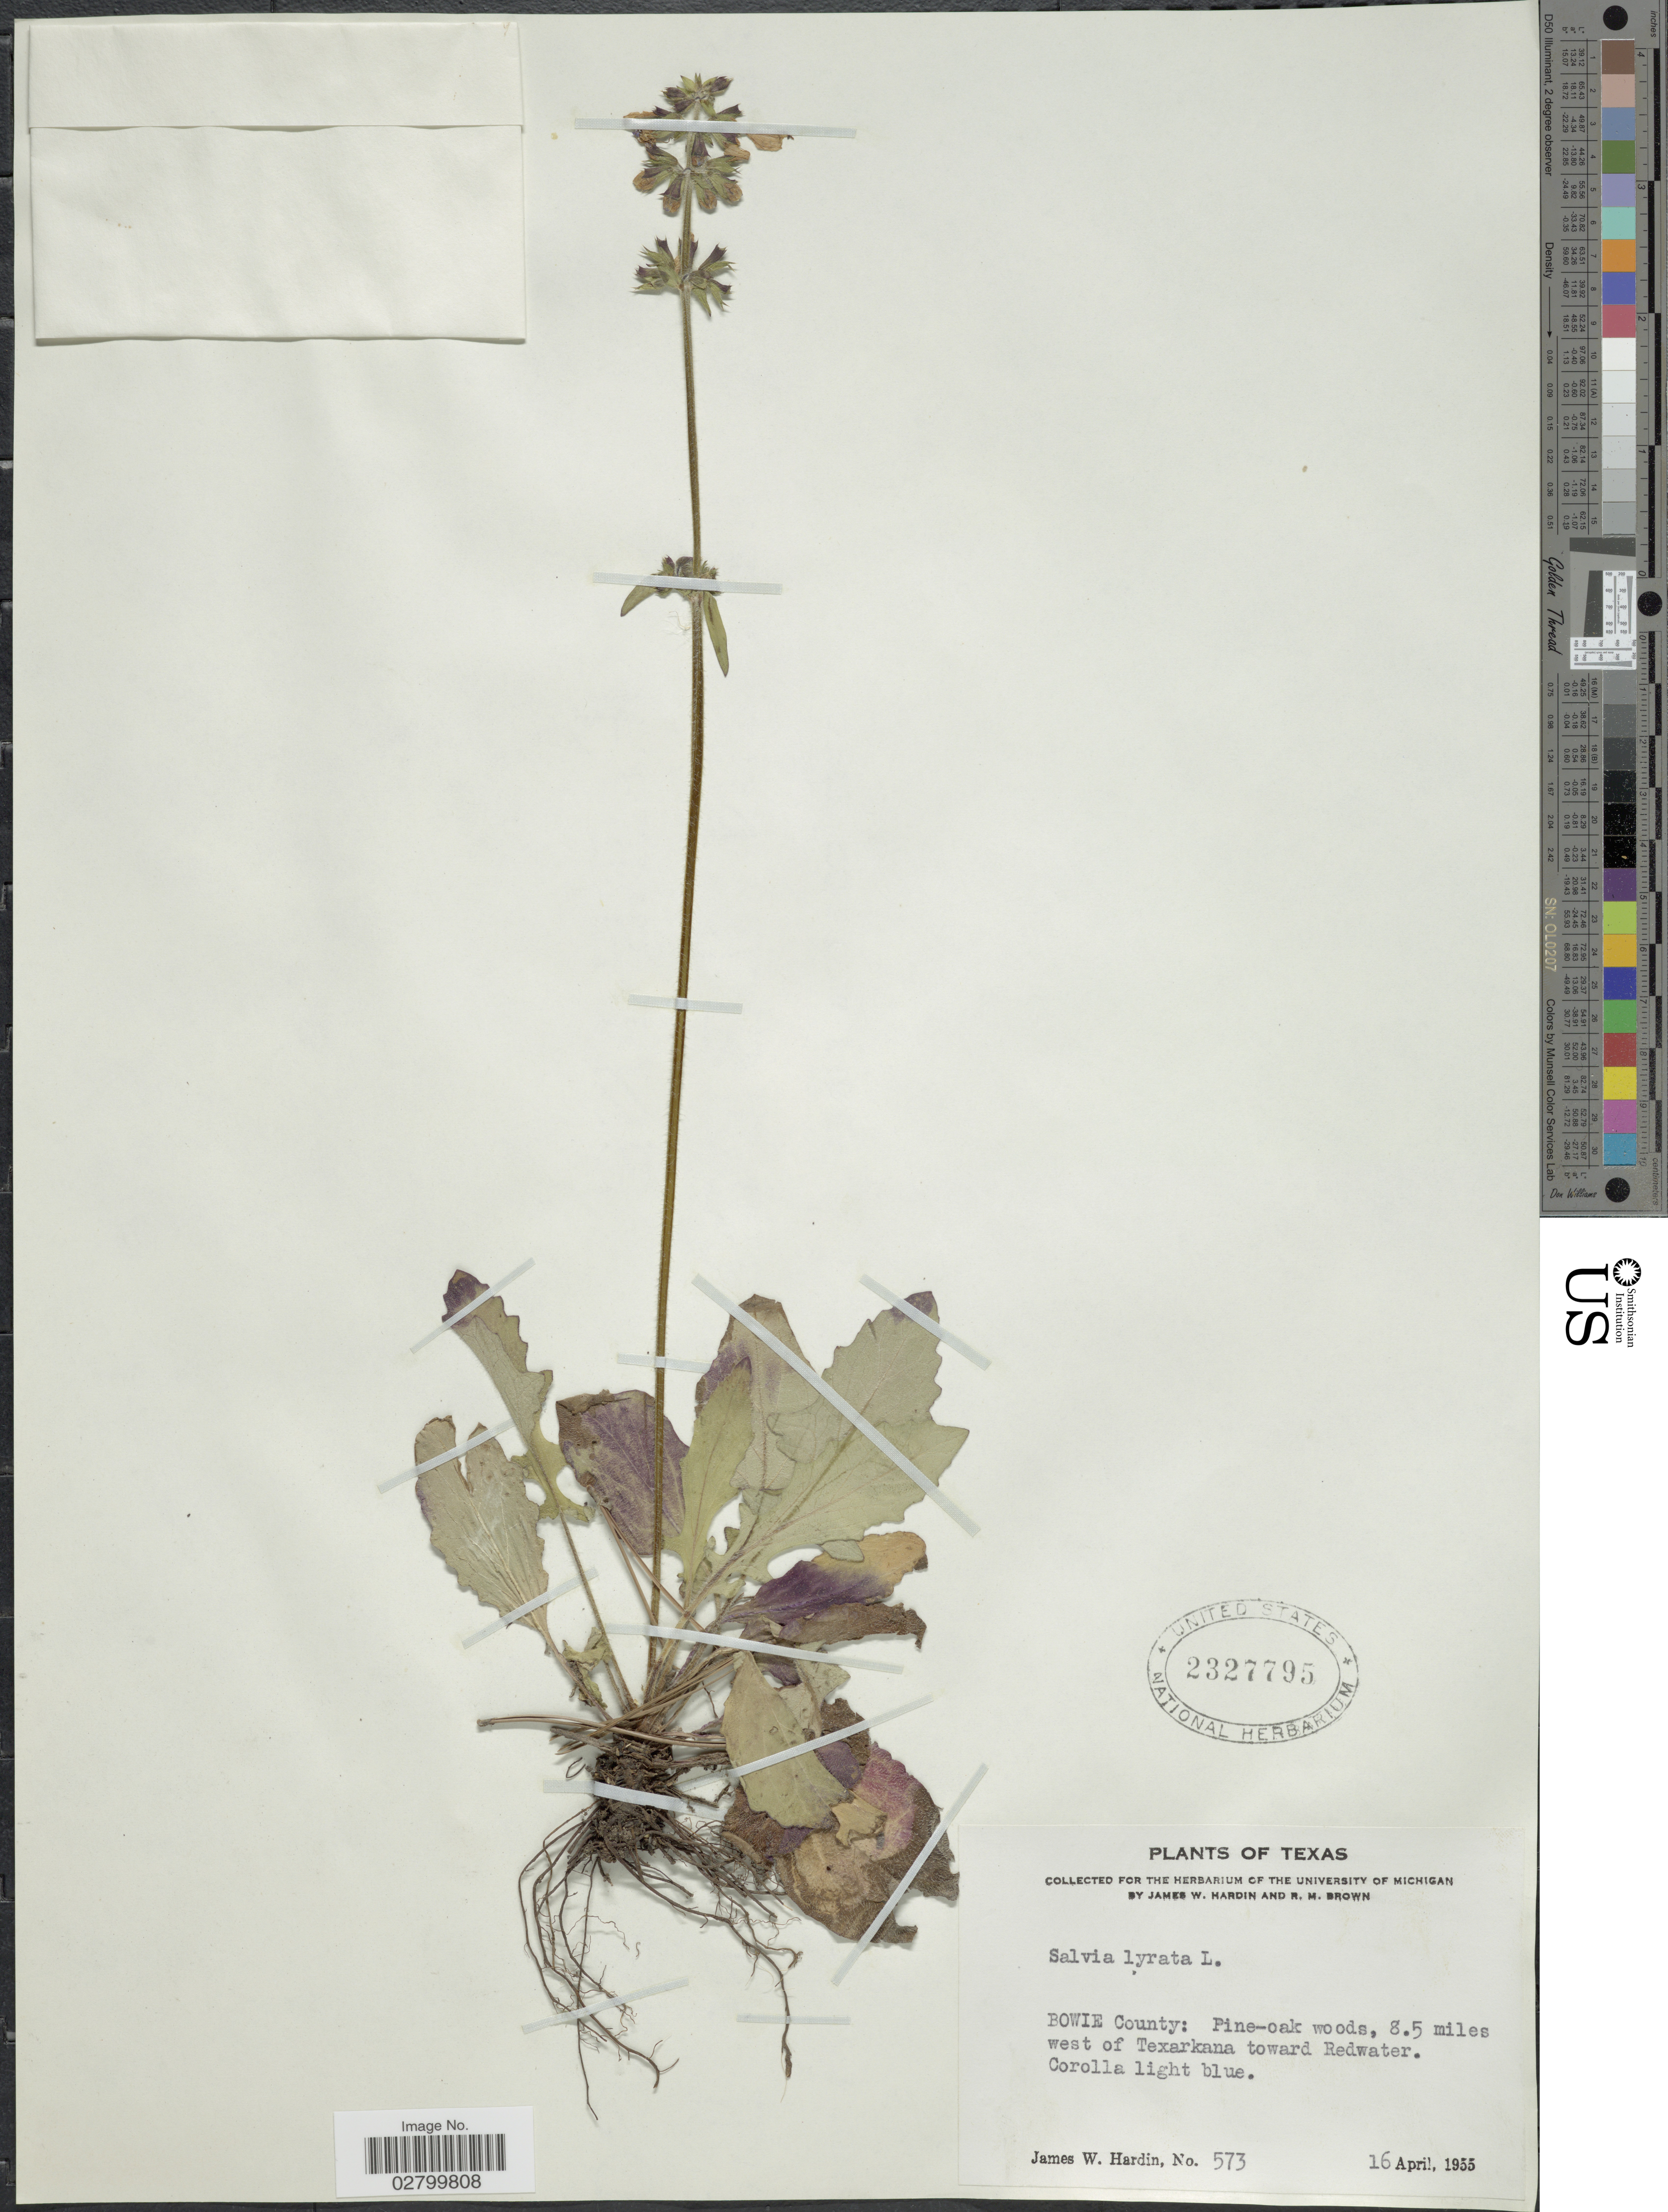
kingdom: Plantae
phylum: Tracheophyta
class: Magnoliopsida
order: Lamiales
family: Lamiaceae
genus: Salvia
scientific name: Salvia lyrata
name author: L.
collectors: J. Hardin & R. M. Brown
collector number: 573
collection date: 1955-04-16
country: United States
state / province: Texas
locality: Bowie County: Pine-oak woods, 8.5 miles west of Texarkana toward Redwater.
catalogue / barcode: US 2327795